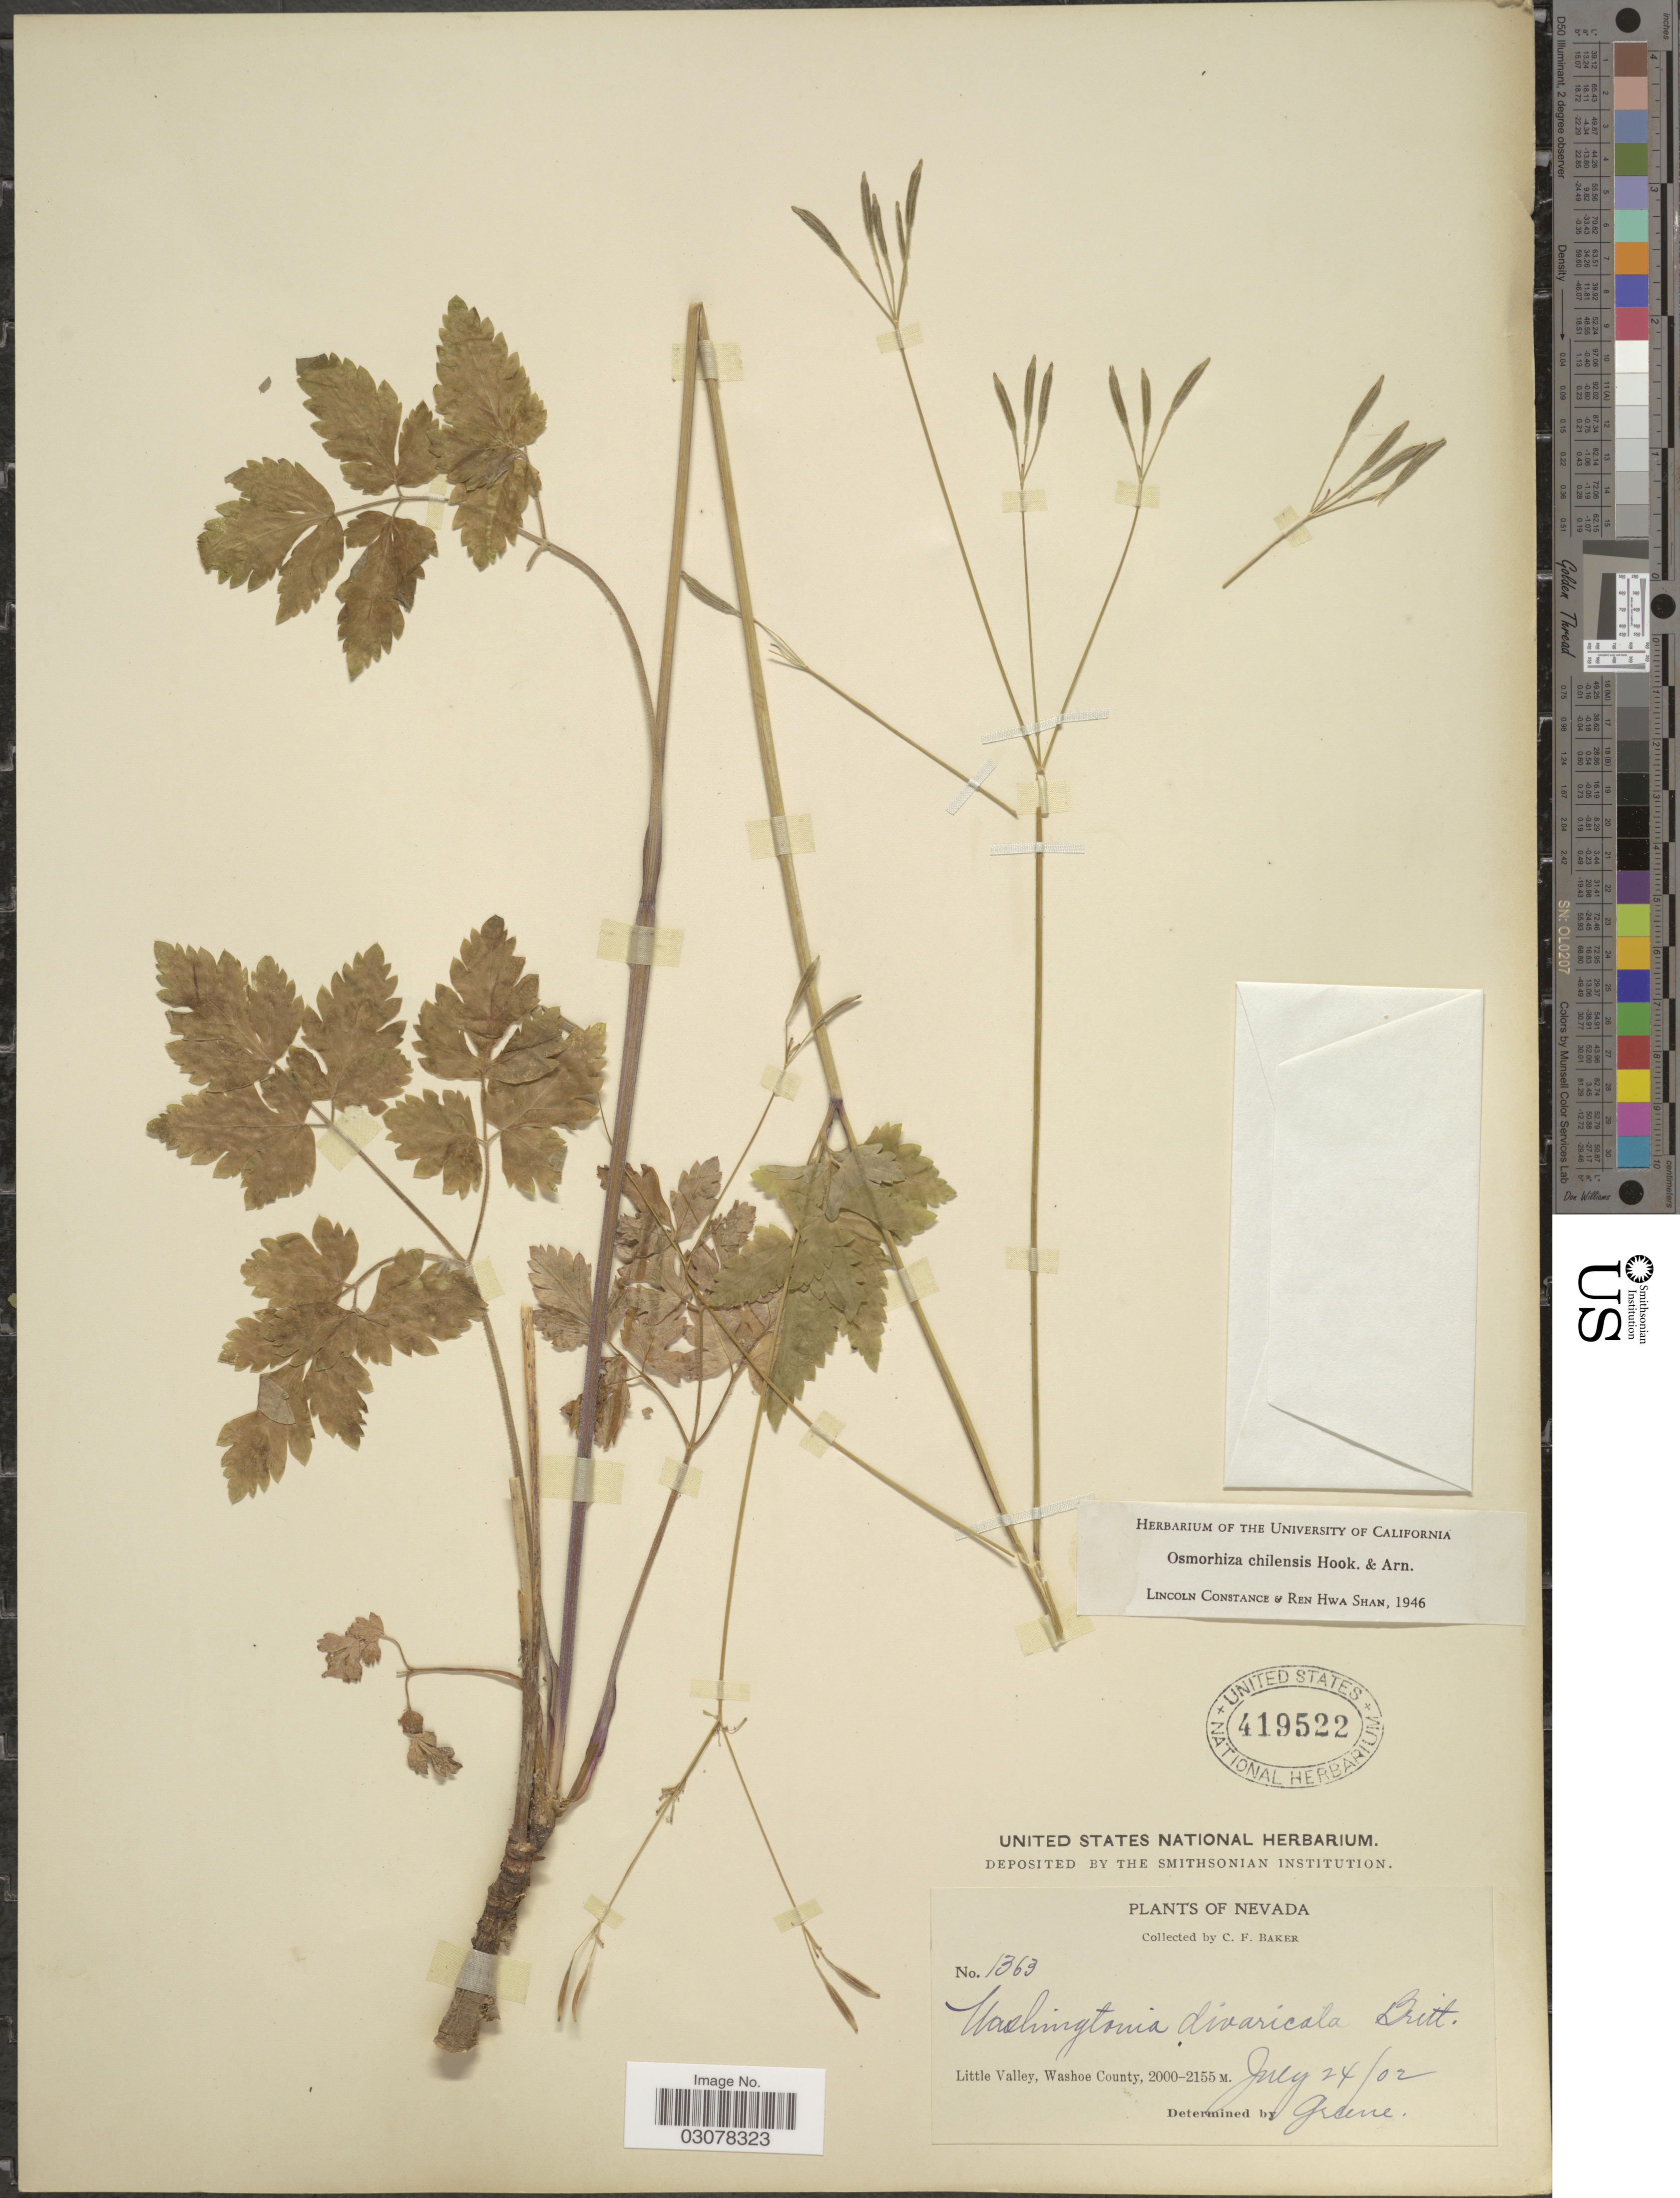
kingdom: Plantae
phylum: Tracheophyta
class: Magnoliopsida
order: Apiales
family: Apiaceae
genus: Osmorhiza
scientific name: Osmorhiza chilensis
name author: Hook. & Arn.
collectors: C. F. Baker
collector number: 1363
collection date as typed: Transcribed d/m/y: 24/7/2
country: United States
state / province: Nevada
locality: Little Valley, Washoe County.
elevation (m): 2000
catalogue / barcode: US 419522